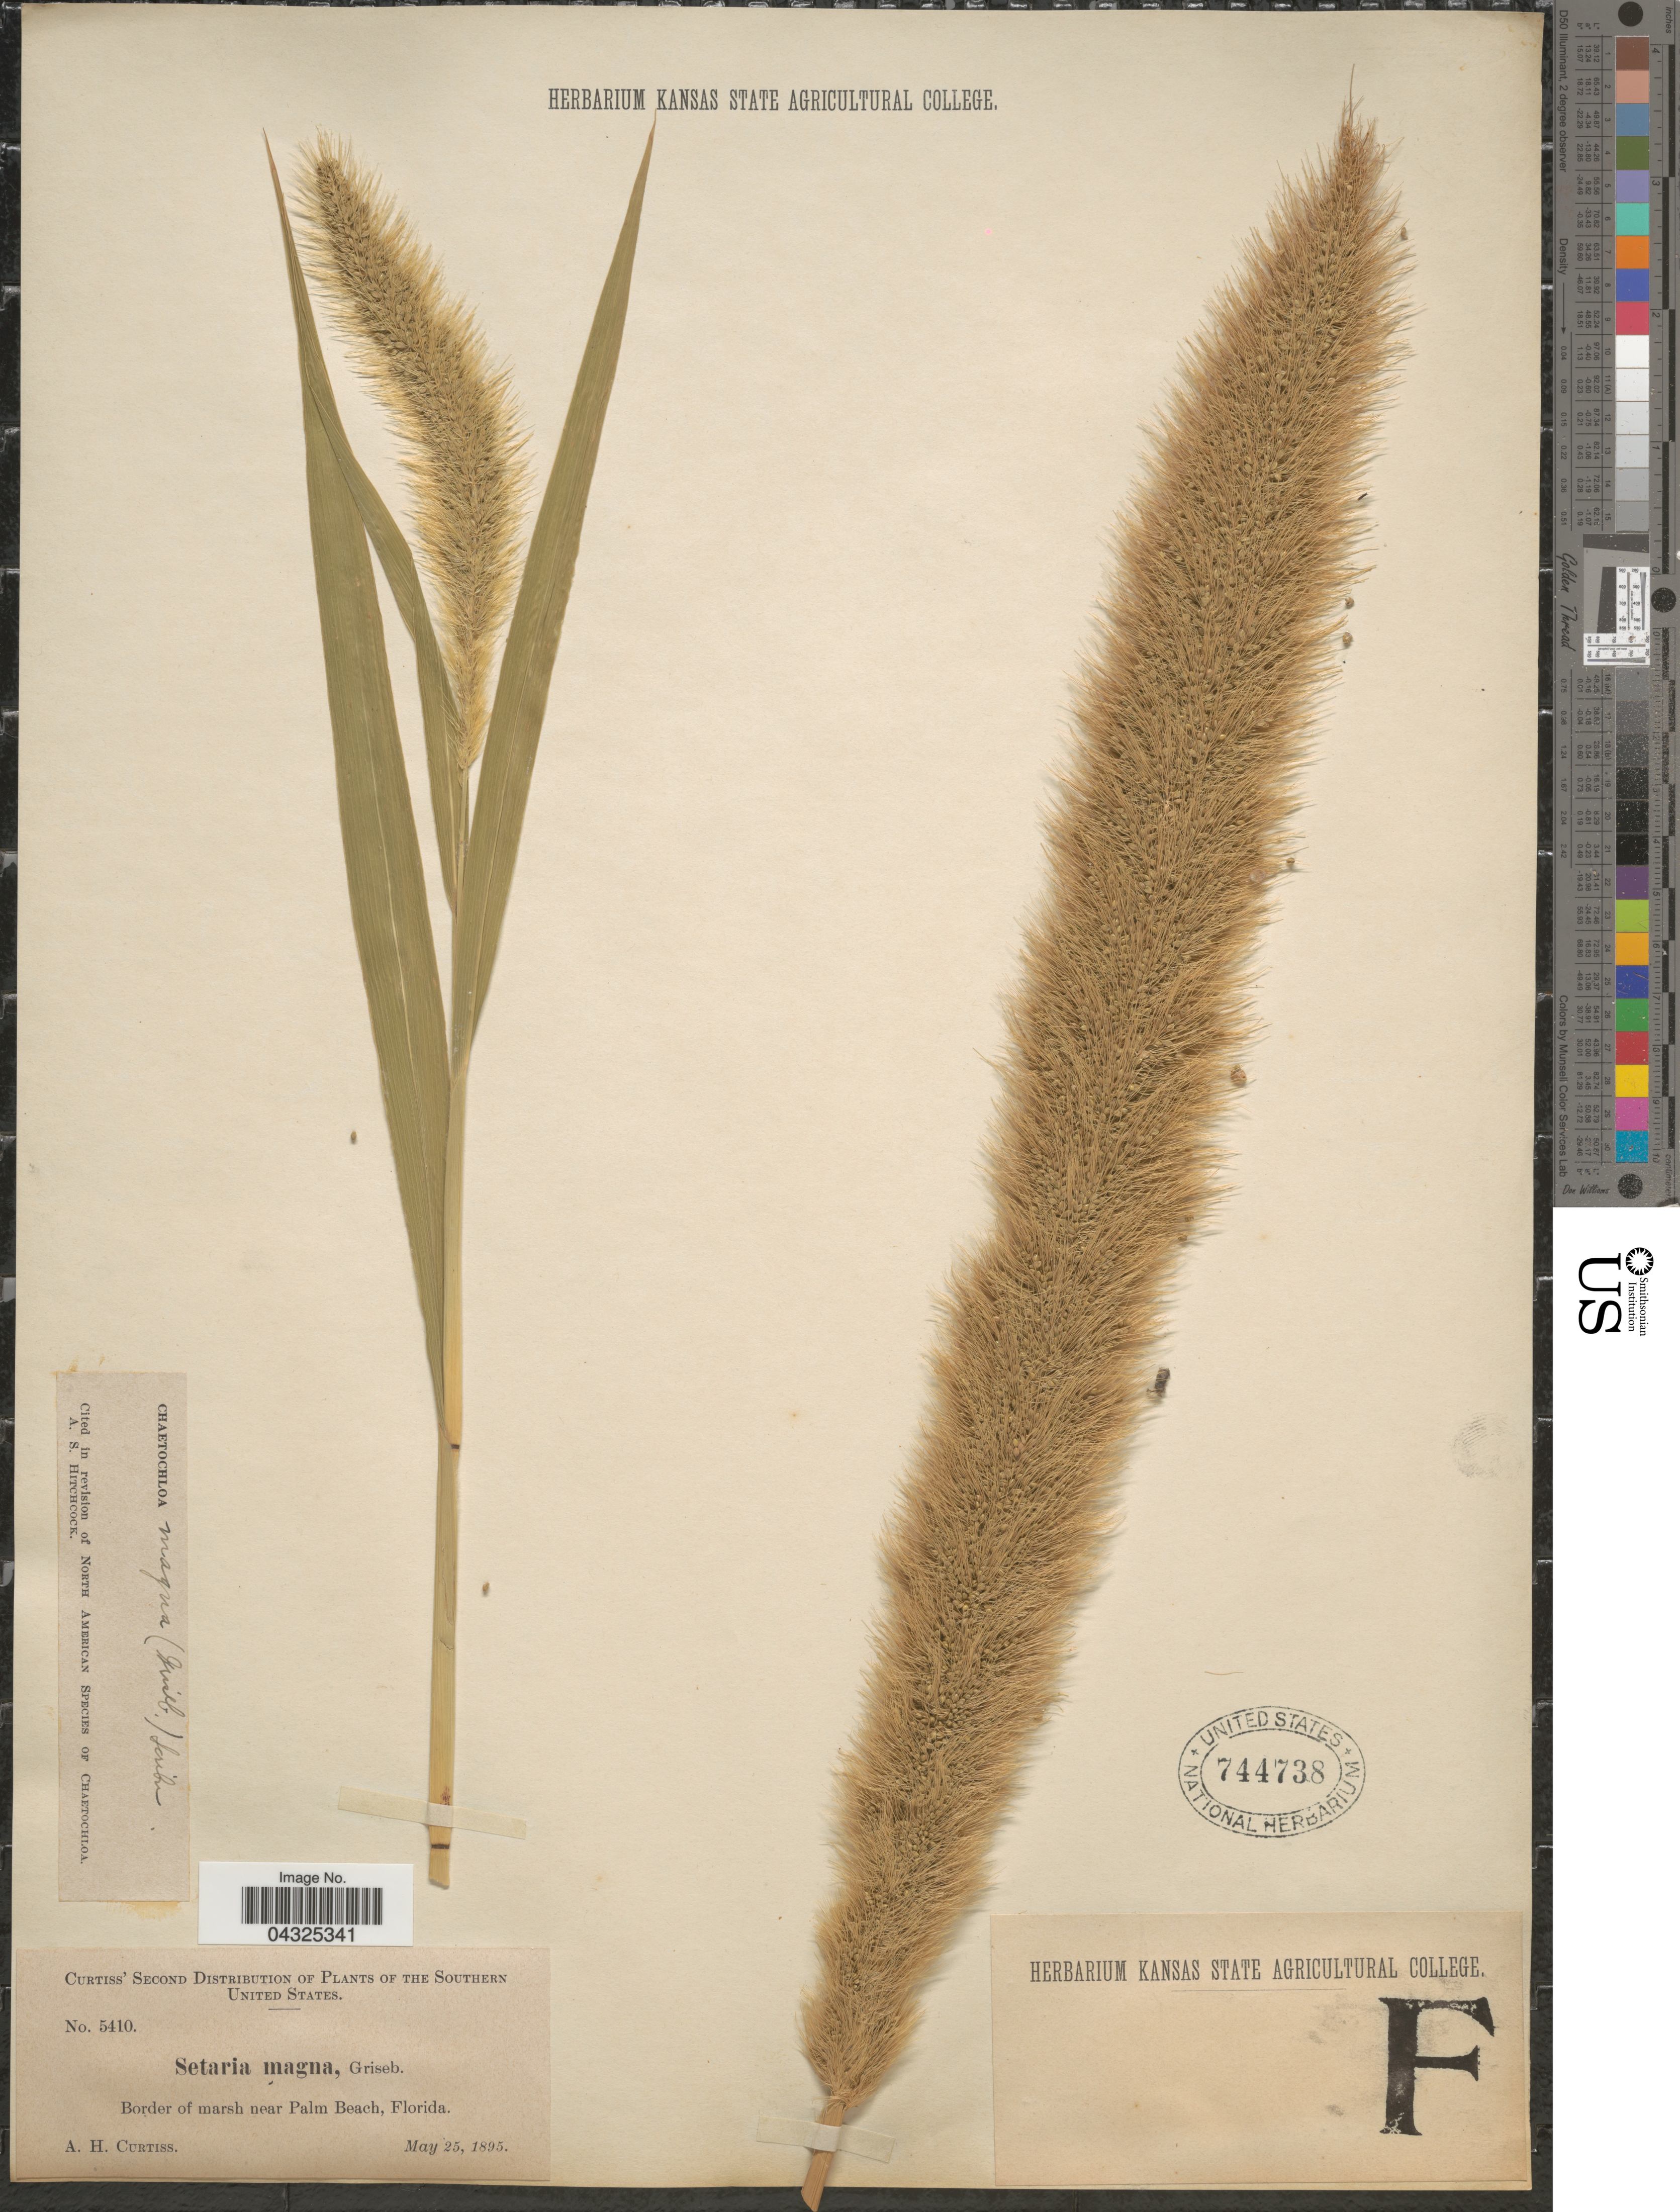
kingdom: Plantae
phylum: Tracheophyta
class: Liliopsida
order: Poales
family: Poaceae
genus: Setaria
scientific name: Setaria magna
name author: Griseb.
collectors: A. H. Curtiss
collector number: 5410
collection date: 1895-05-25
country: United States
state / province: Florida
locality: The Southern United States. Near Palm Beach.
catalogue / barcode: US 744738